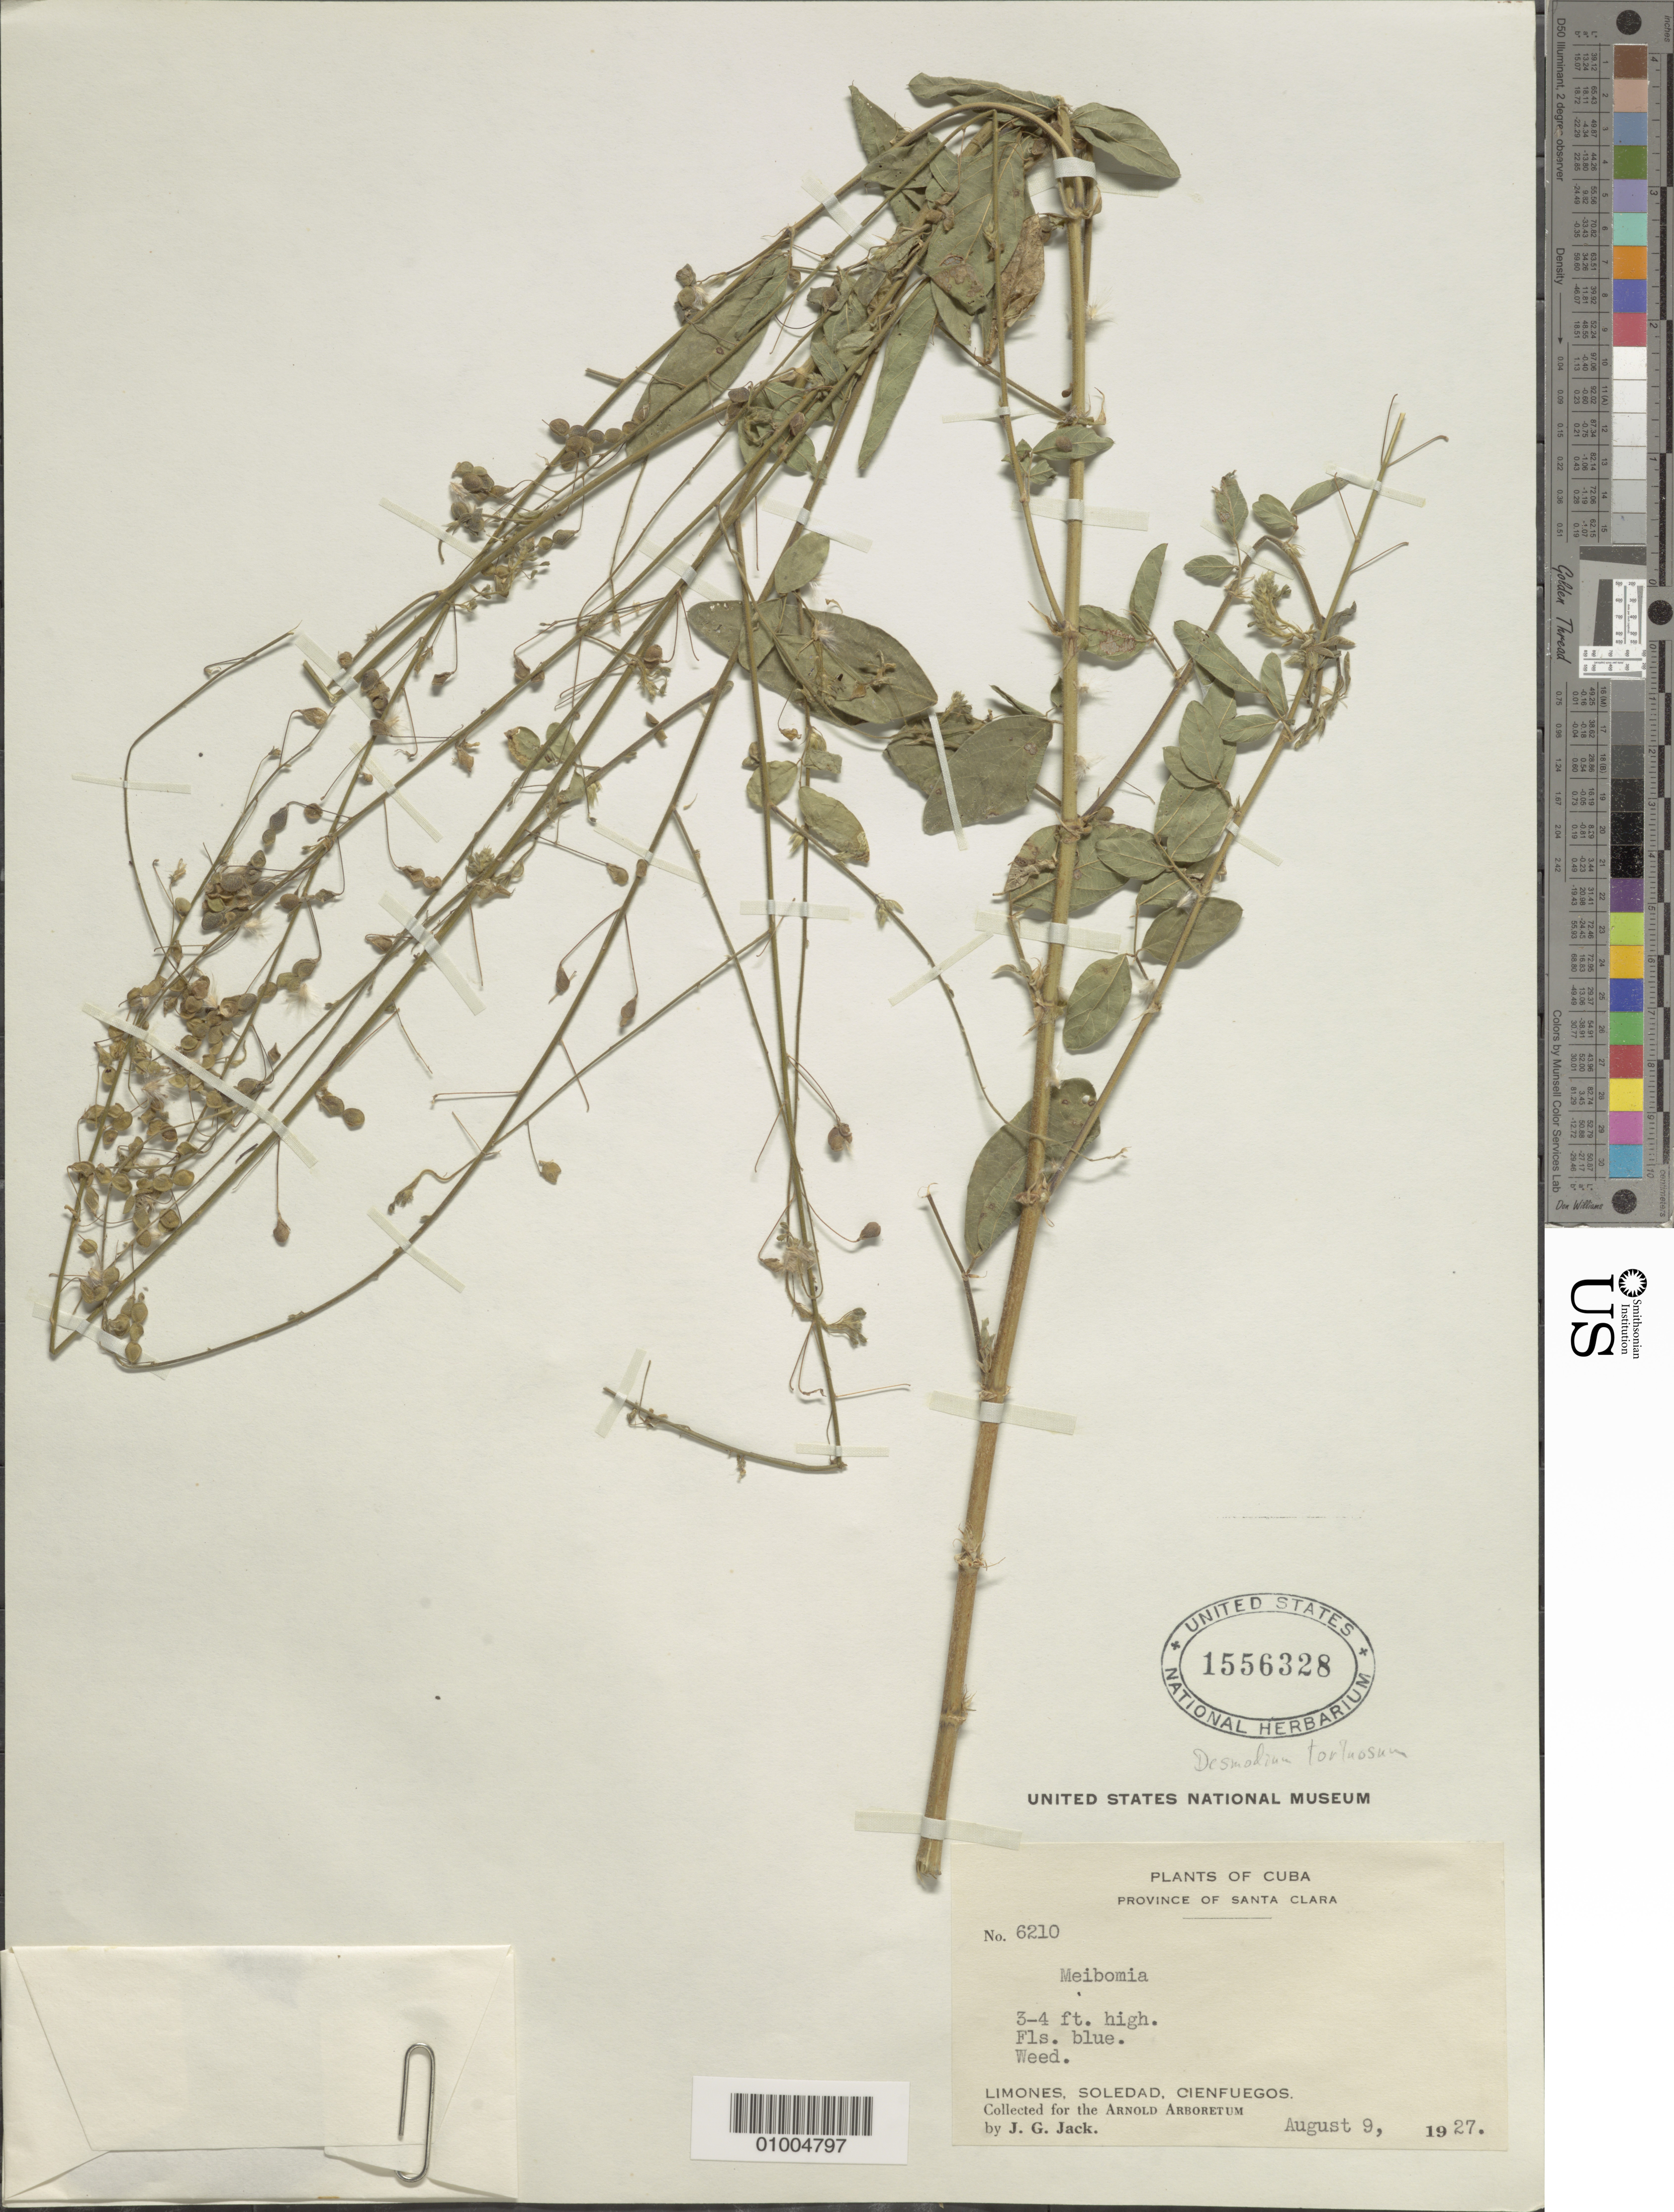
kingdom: Plantae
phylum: Tracheophyta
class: Magnoliopsida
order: Fabales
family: Fabaceae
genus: Desmodium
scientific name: Desmodium tortuosum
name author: (Sw.) DC.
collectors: J. G. Jack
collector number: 6210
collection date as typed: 09 Aug 1927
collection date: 1927-08-09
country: Cuba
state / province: Villa Clara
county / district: Santa Clara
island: Cuba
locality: Desmodia ?tortuosa?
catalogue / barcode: US 1556328